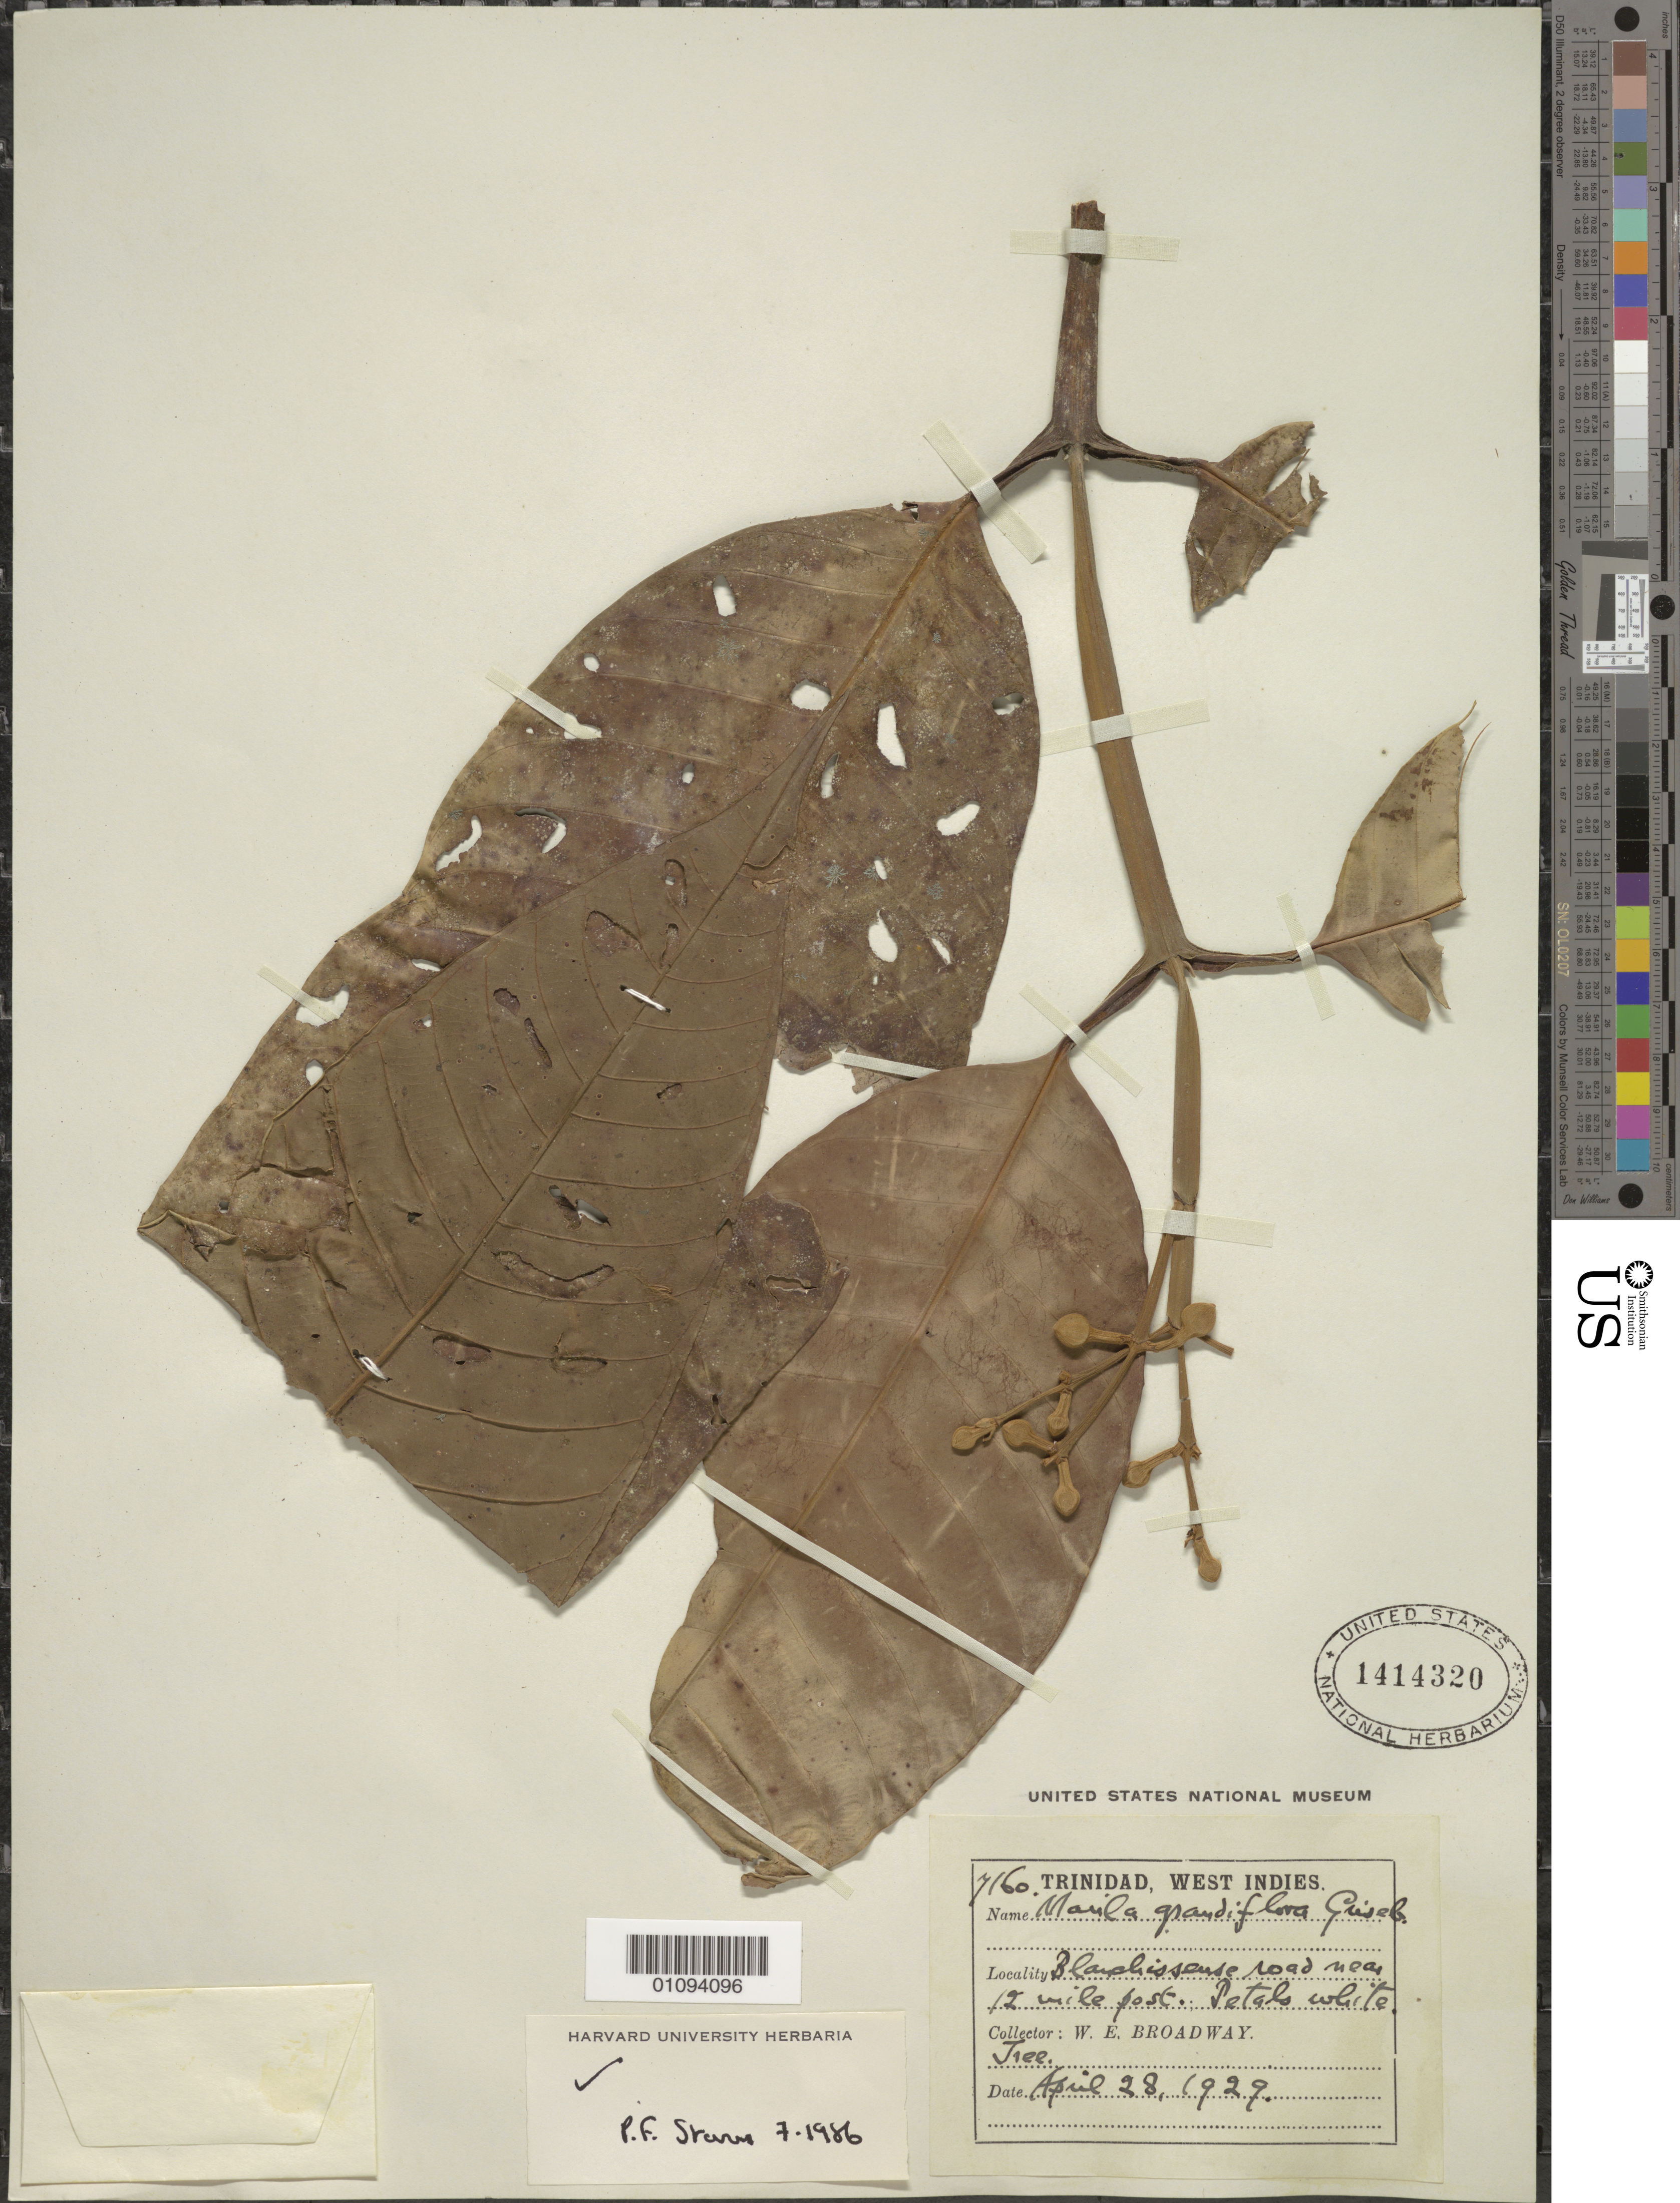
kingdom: Plantae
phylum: Tracheophyta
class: Magnoliopsida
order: Malpighiales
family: Calophyllaceae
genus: Marila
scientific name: Marila grandiflora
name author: Griseb.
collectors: W. E. Broadway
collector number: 7160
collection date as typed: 28 Apr 1929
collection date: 1929-04-28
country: Trinidad and Tobago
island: Trinidad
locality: Blauchissense Road near 12 mile post, petals white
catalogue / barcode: US 1414320